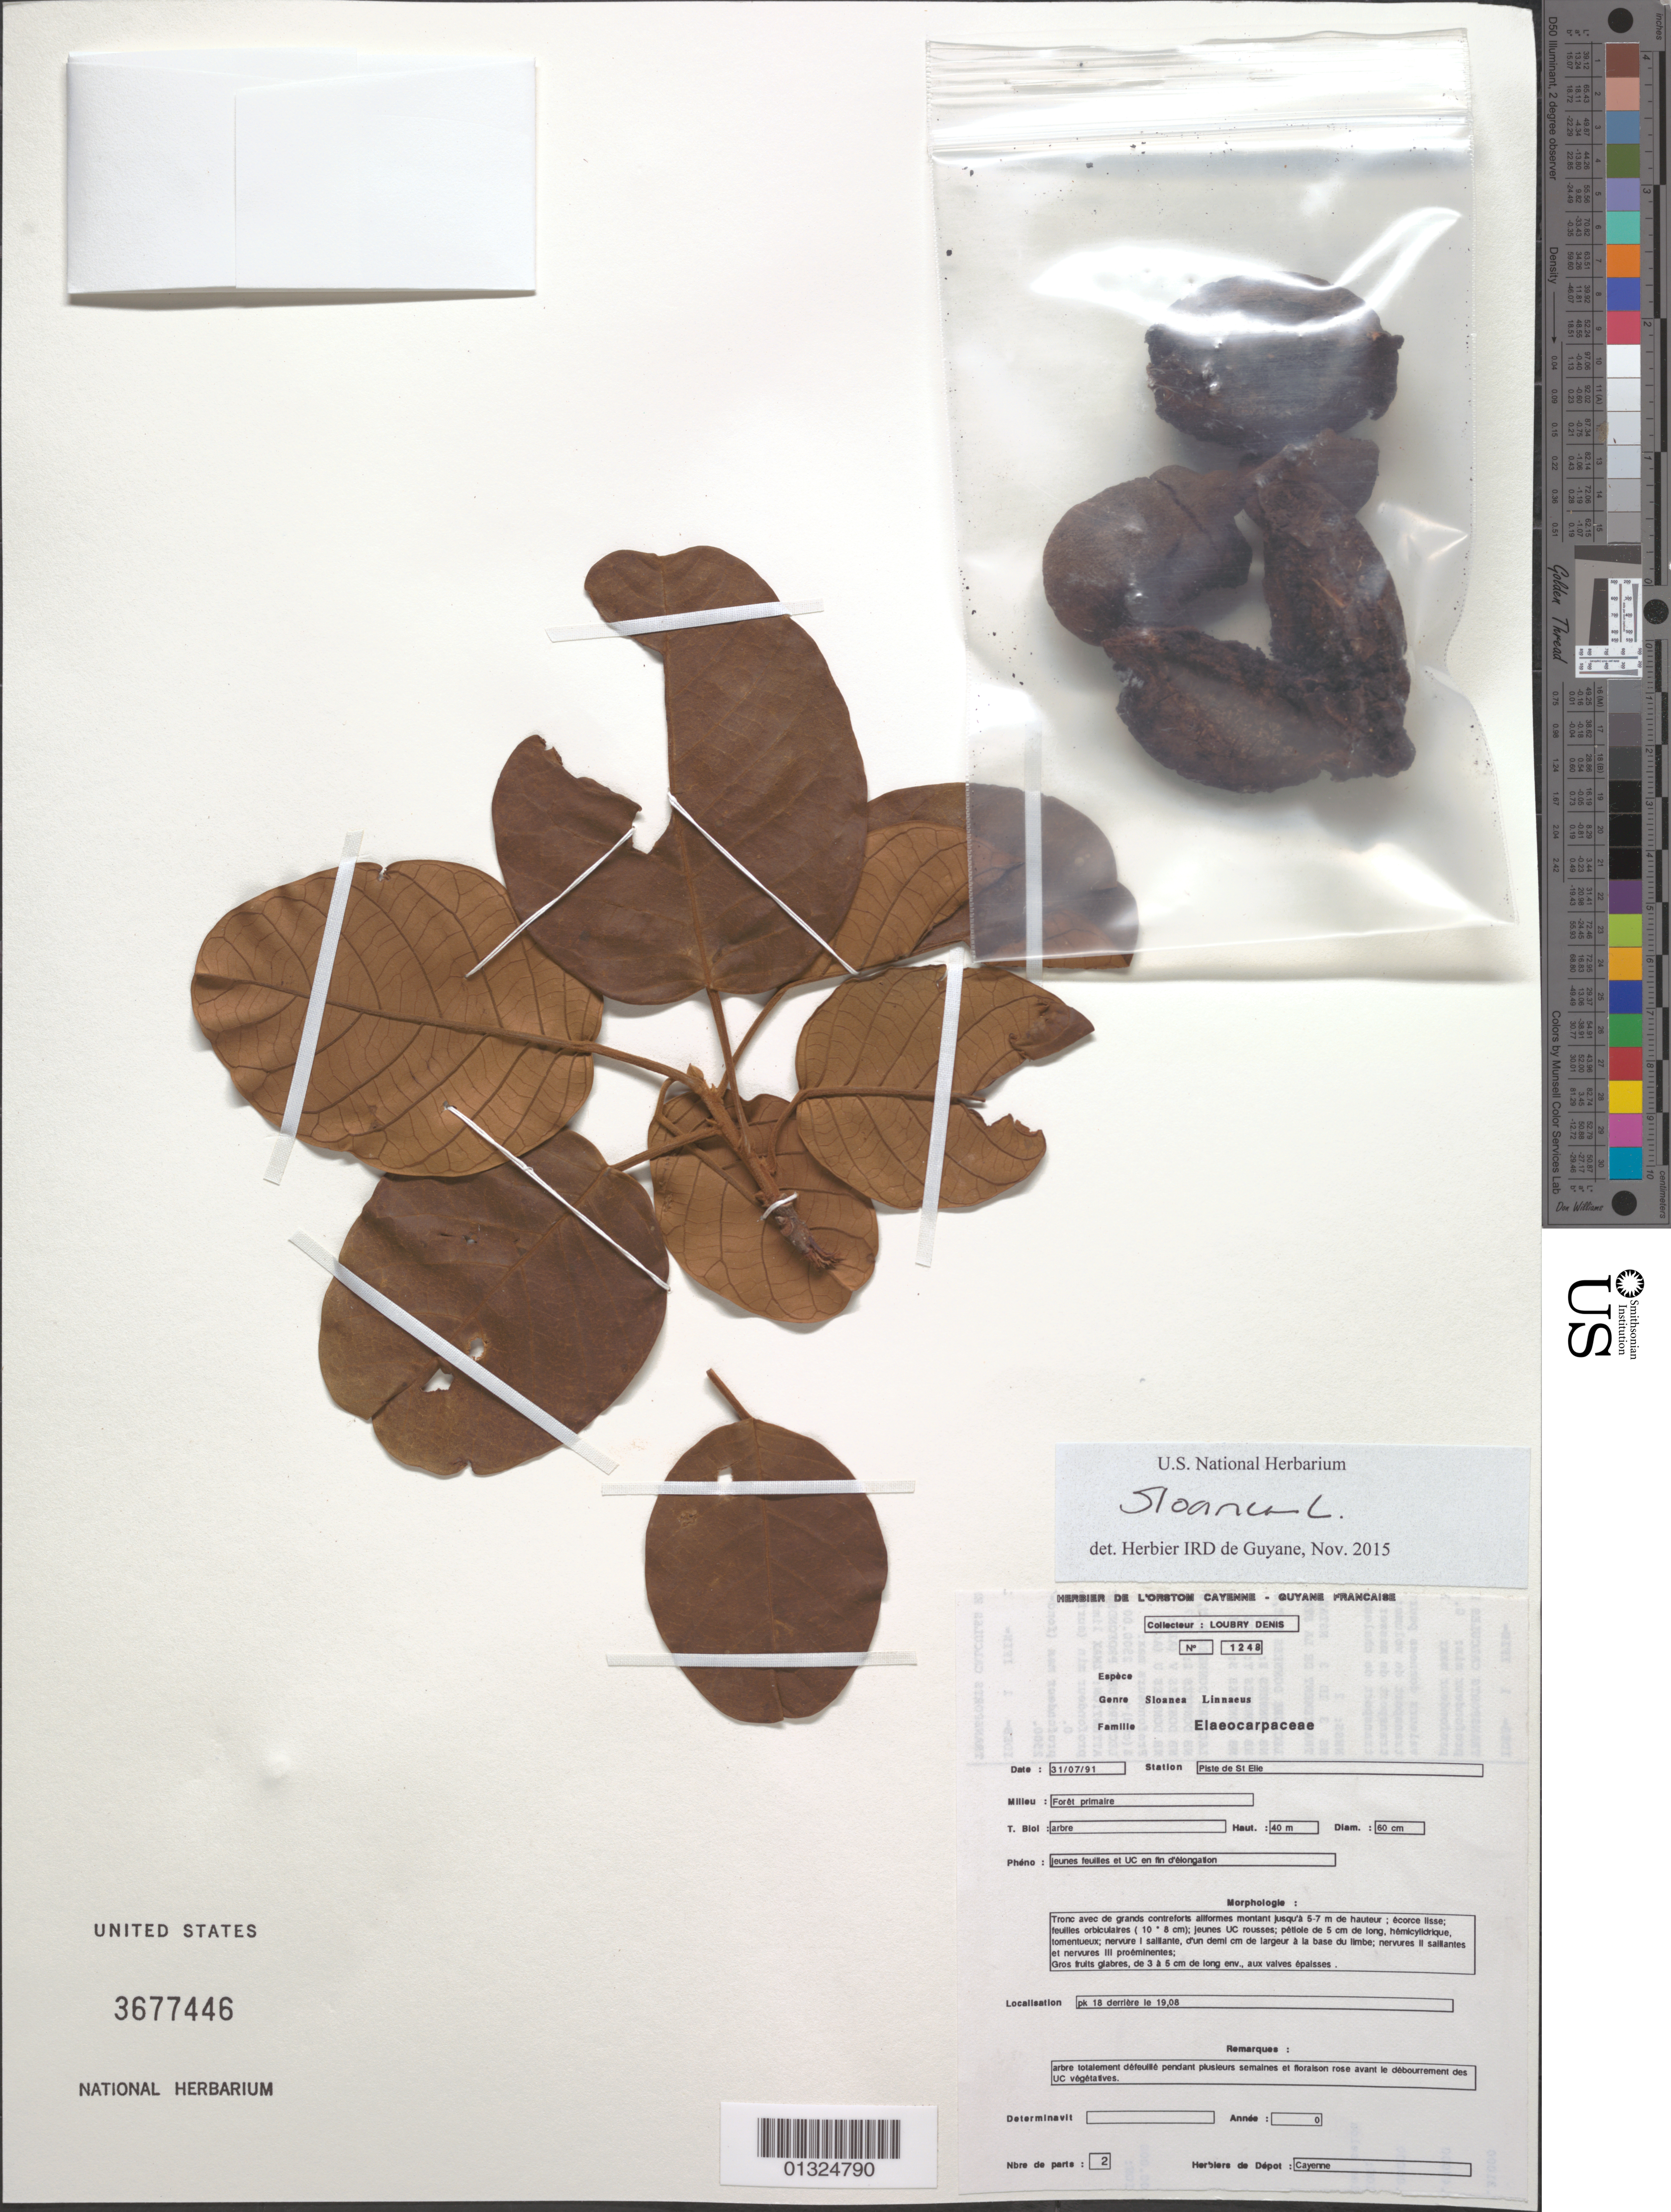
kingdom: Plantae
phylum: Tracheophyta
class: Magnoliopsida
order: Oxalidales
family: Elaeocarpaceae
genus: Sloanea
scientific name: Sloanea sp.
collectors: D. Loubry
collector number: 1248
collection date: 1991-07-31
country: French Guiana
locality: Piste de St. Elie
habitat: Foret primaire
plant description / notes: Arbre totalement defeuille pendant plusieurs semaines et floraison rose avant le debourrement des UC vegetativs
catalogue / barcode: US 3677446